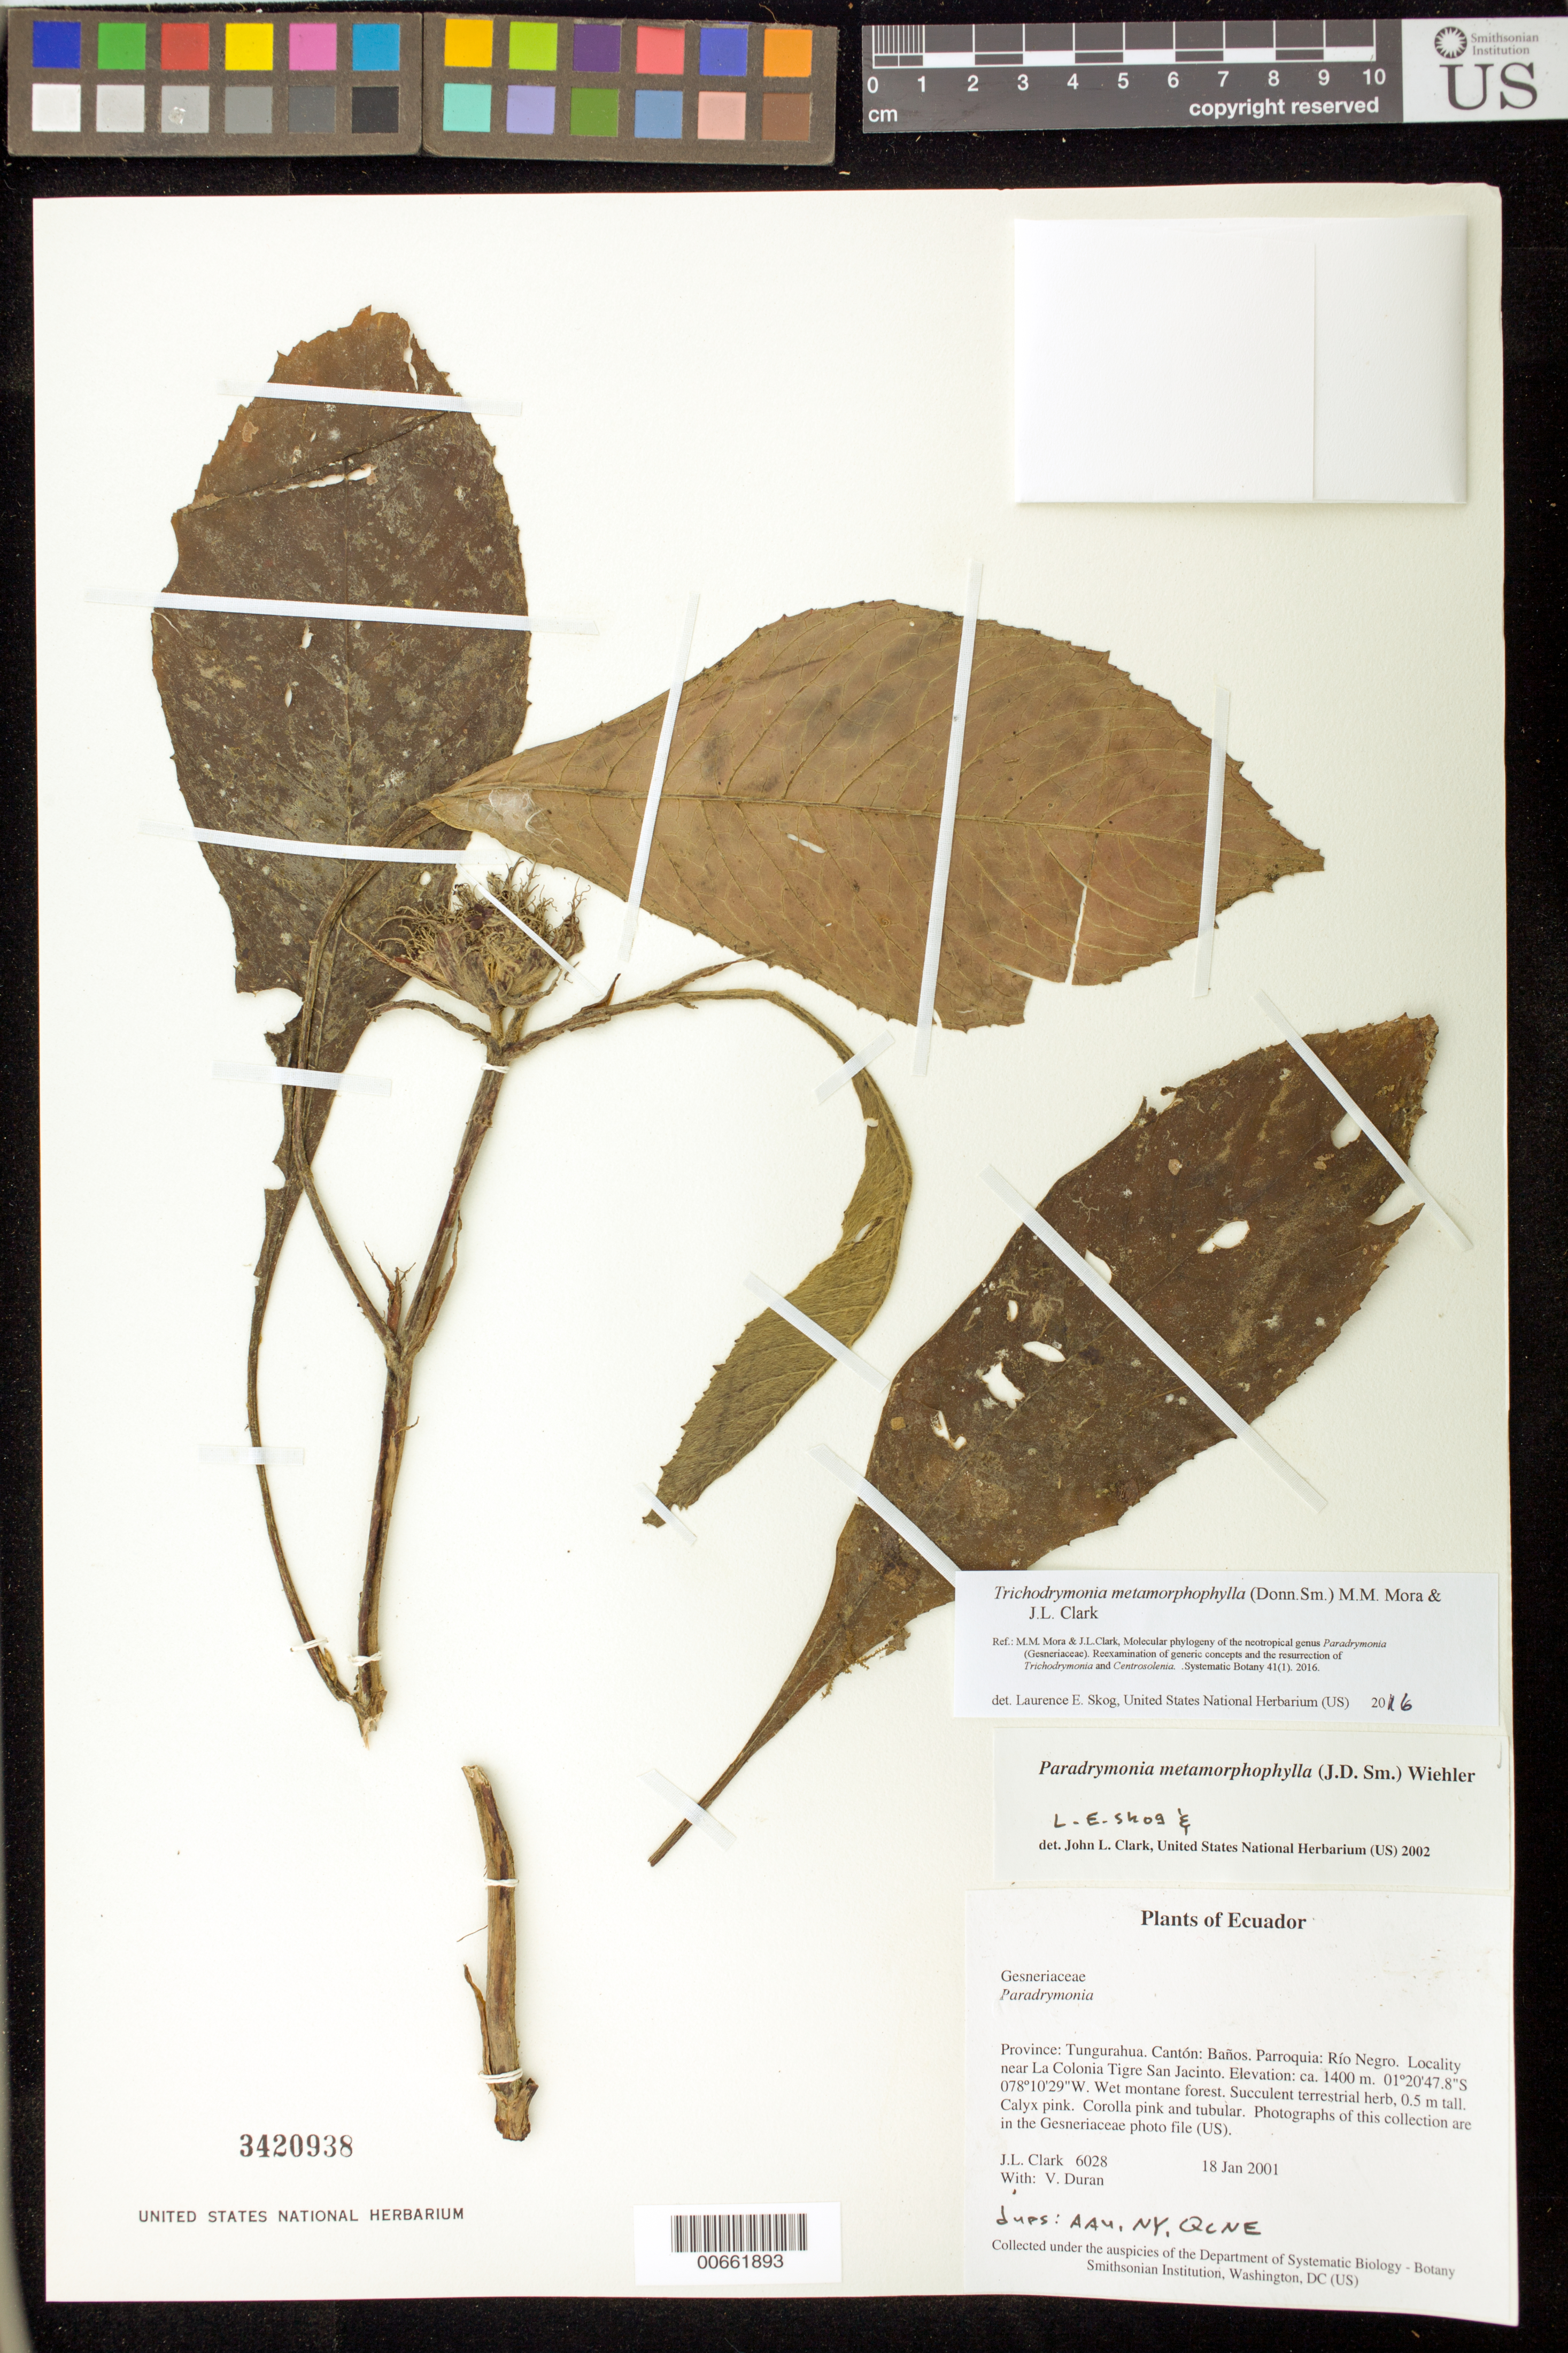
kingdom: Plantae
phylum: Tracheophyta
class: Magnoliopsida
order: Lamiales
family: Gesneriaceae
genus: Trichodrymonia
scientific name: Trichodrymonia metamorphophylla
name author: (Donn. Sm.) M.M. Mora & J.L. Clark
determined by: Skog, Laurence E.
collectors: J. L. Clark & V. Duran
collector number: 6028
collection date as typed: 18 Jan 2001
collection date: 2001-01-18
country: Ecuador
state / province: Tungurahua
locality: Cantón: Baños. Parroquia: Río Negro. Locality near La Colonia Tigre San Jacinto.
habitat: Wet montane forest.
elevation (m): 1400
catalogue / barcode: US 3420938